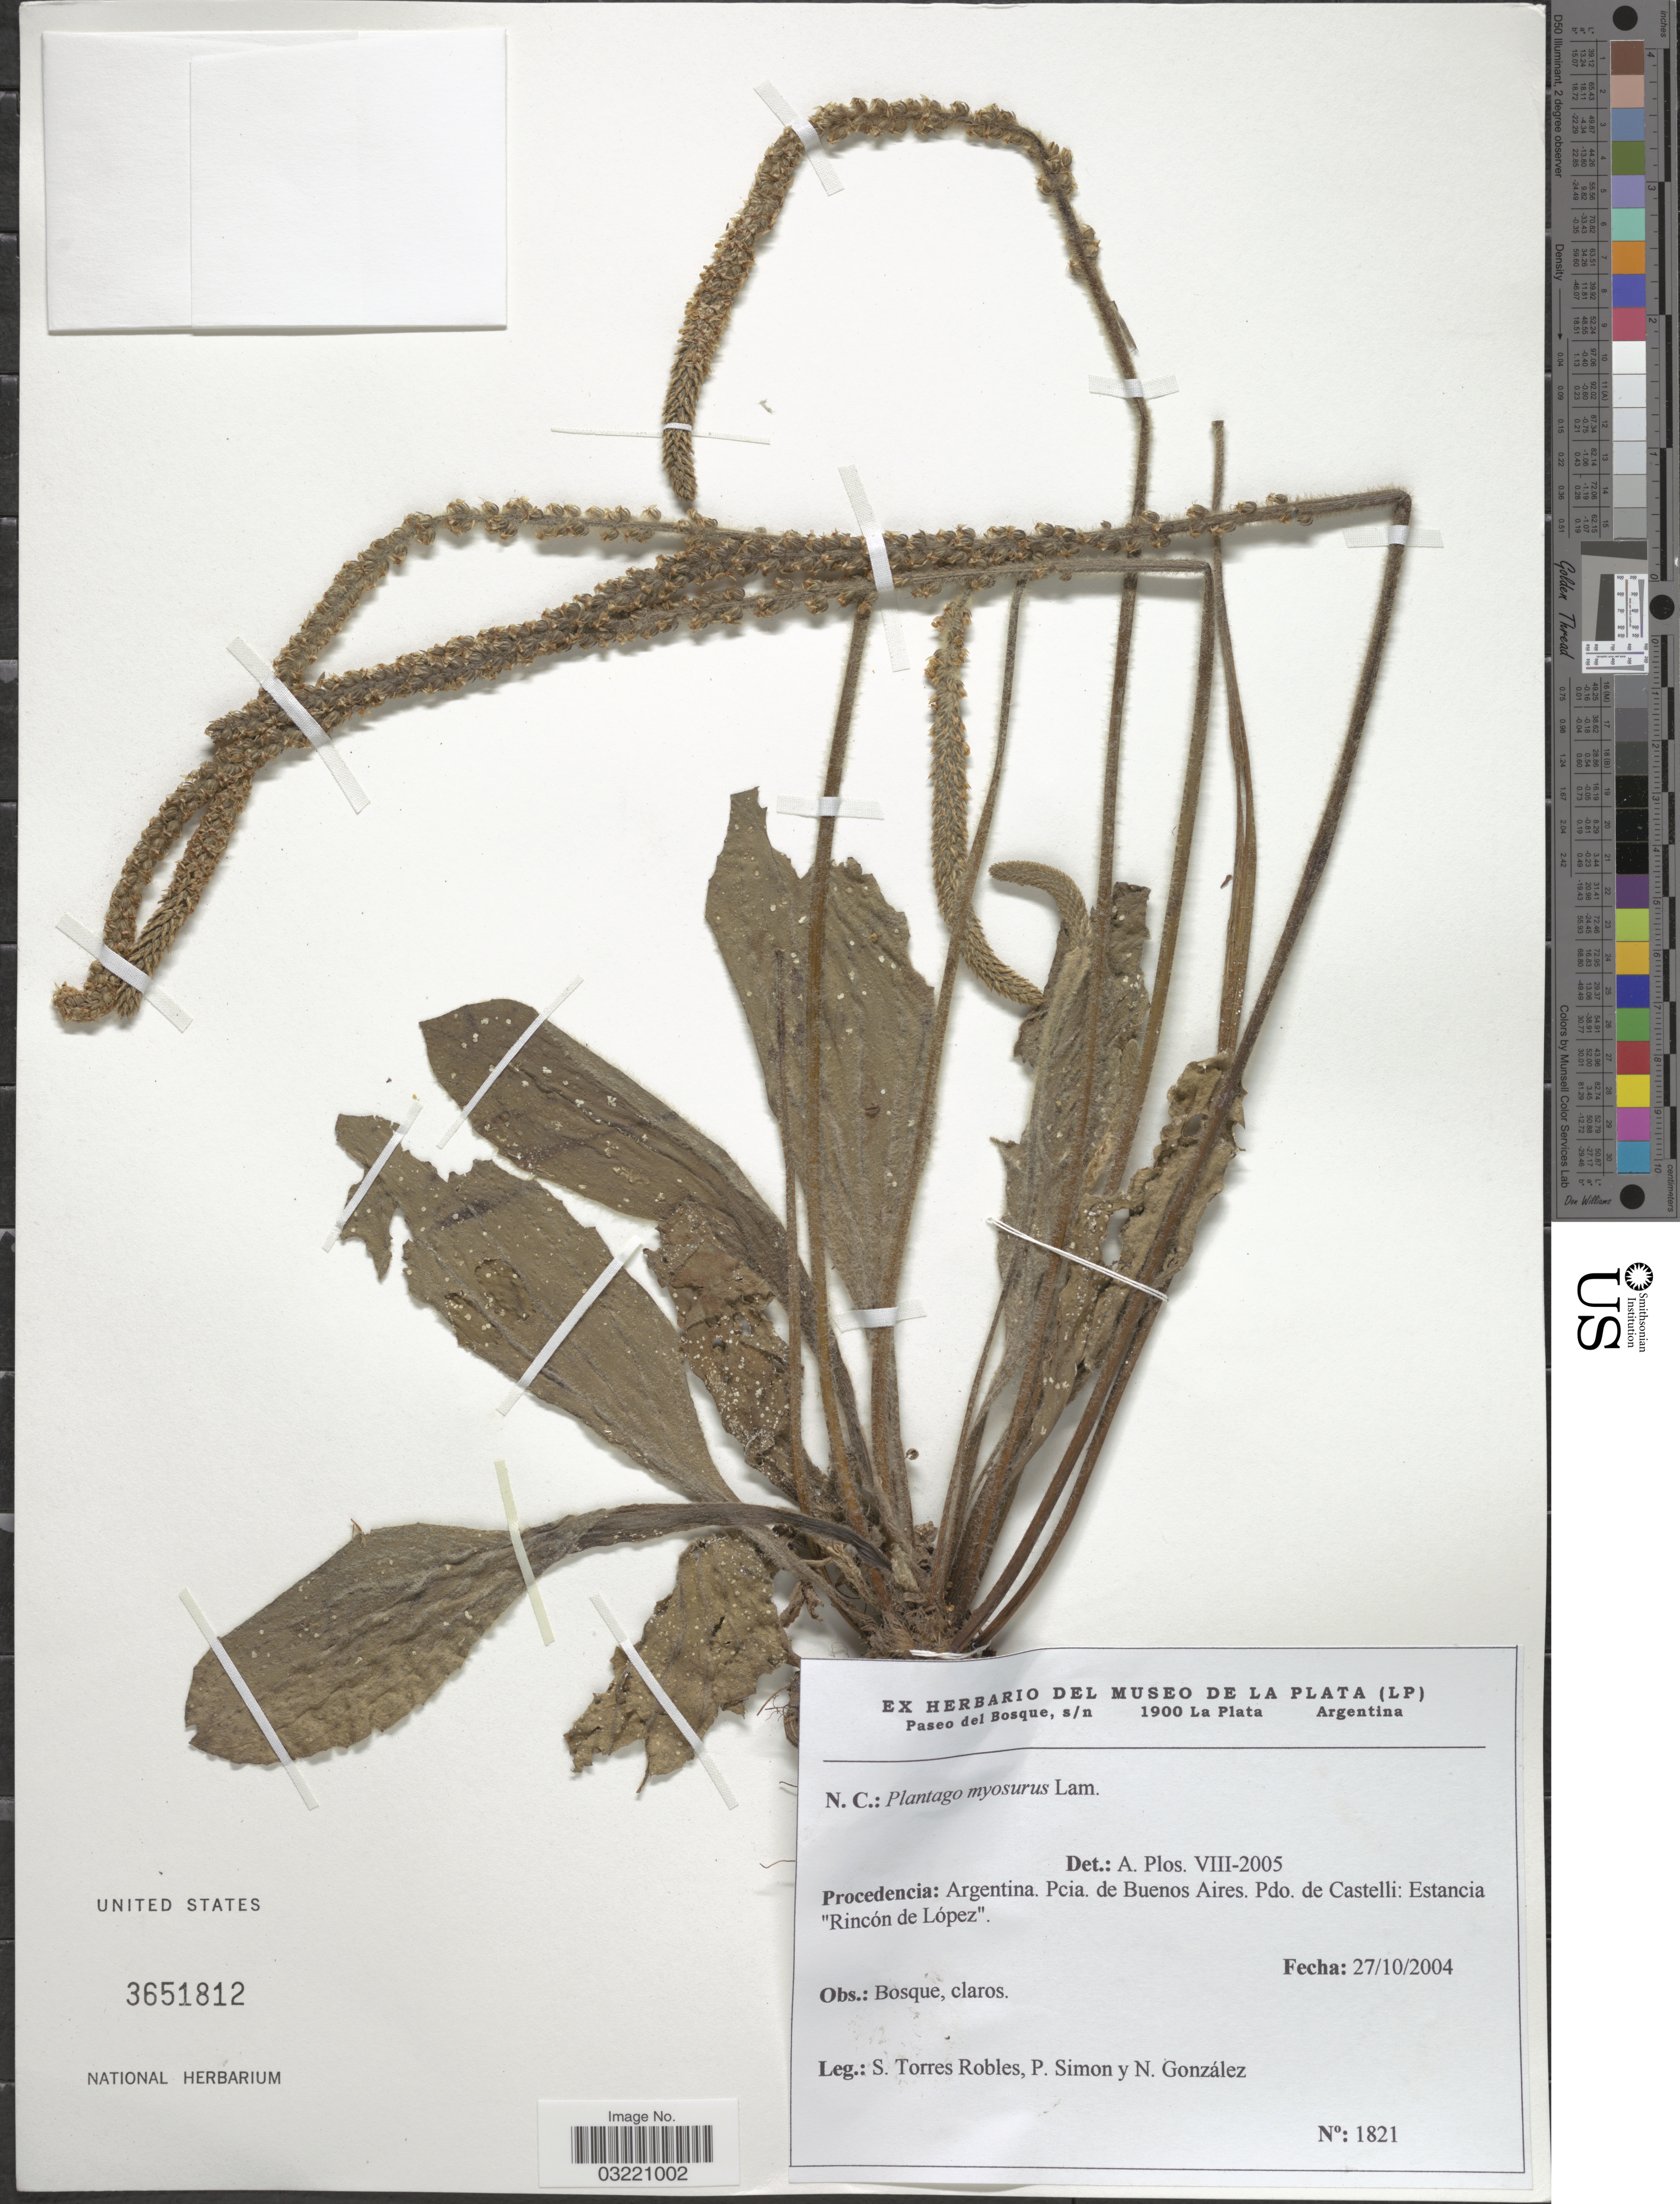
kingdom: Plantae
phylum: Tracheophyta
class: Magnoliopsida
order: Lamiales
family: Plantaginaceae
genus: Plantago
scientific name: Plantago myosuros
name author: Lam.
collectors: S. Torres Robles, P. Simon & N. Gonzalez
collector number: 1821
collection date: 2004-10-27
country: Argentina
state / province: Buenos Aires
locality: Pdo. de Castelli: Estancia "Rincón de López".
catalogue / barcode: US 3651812